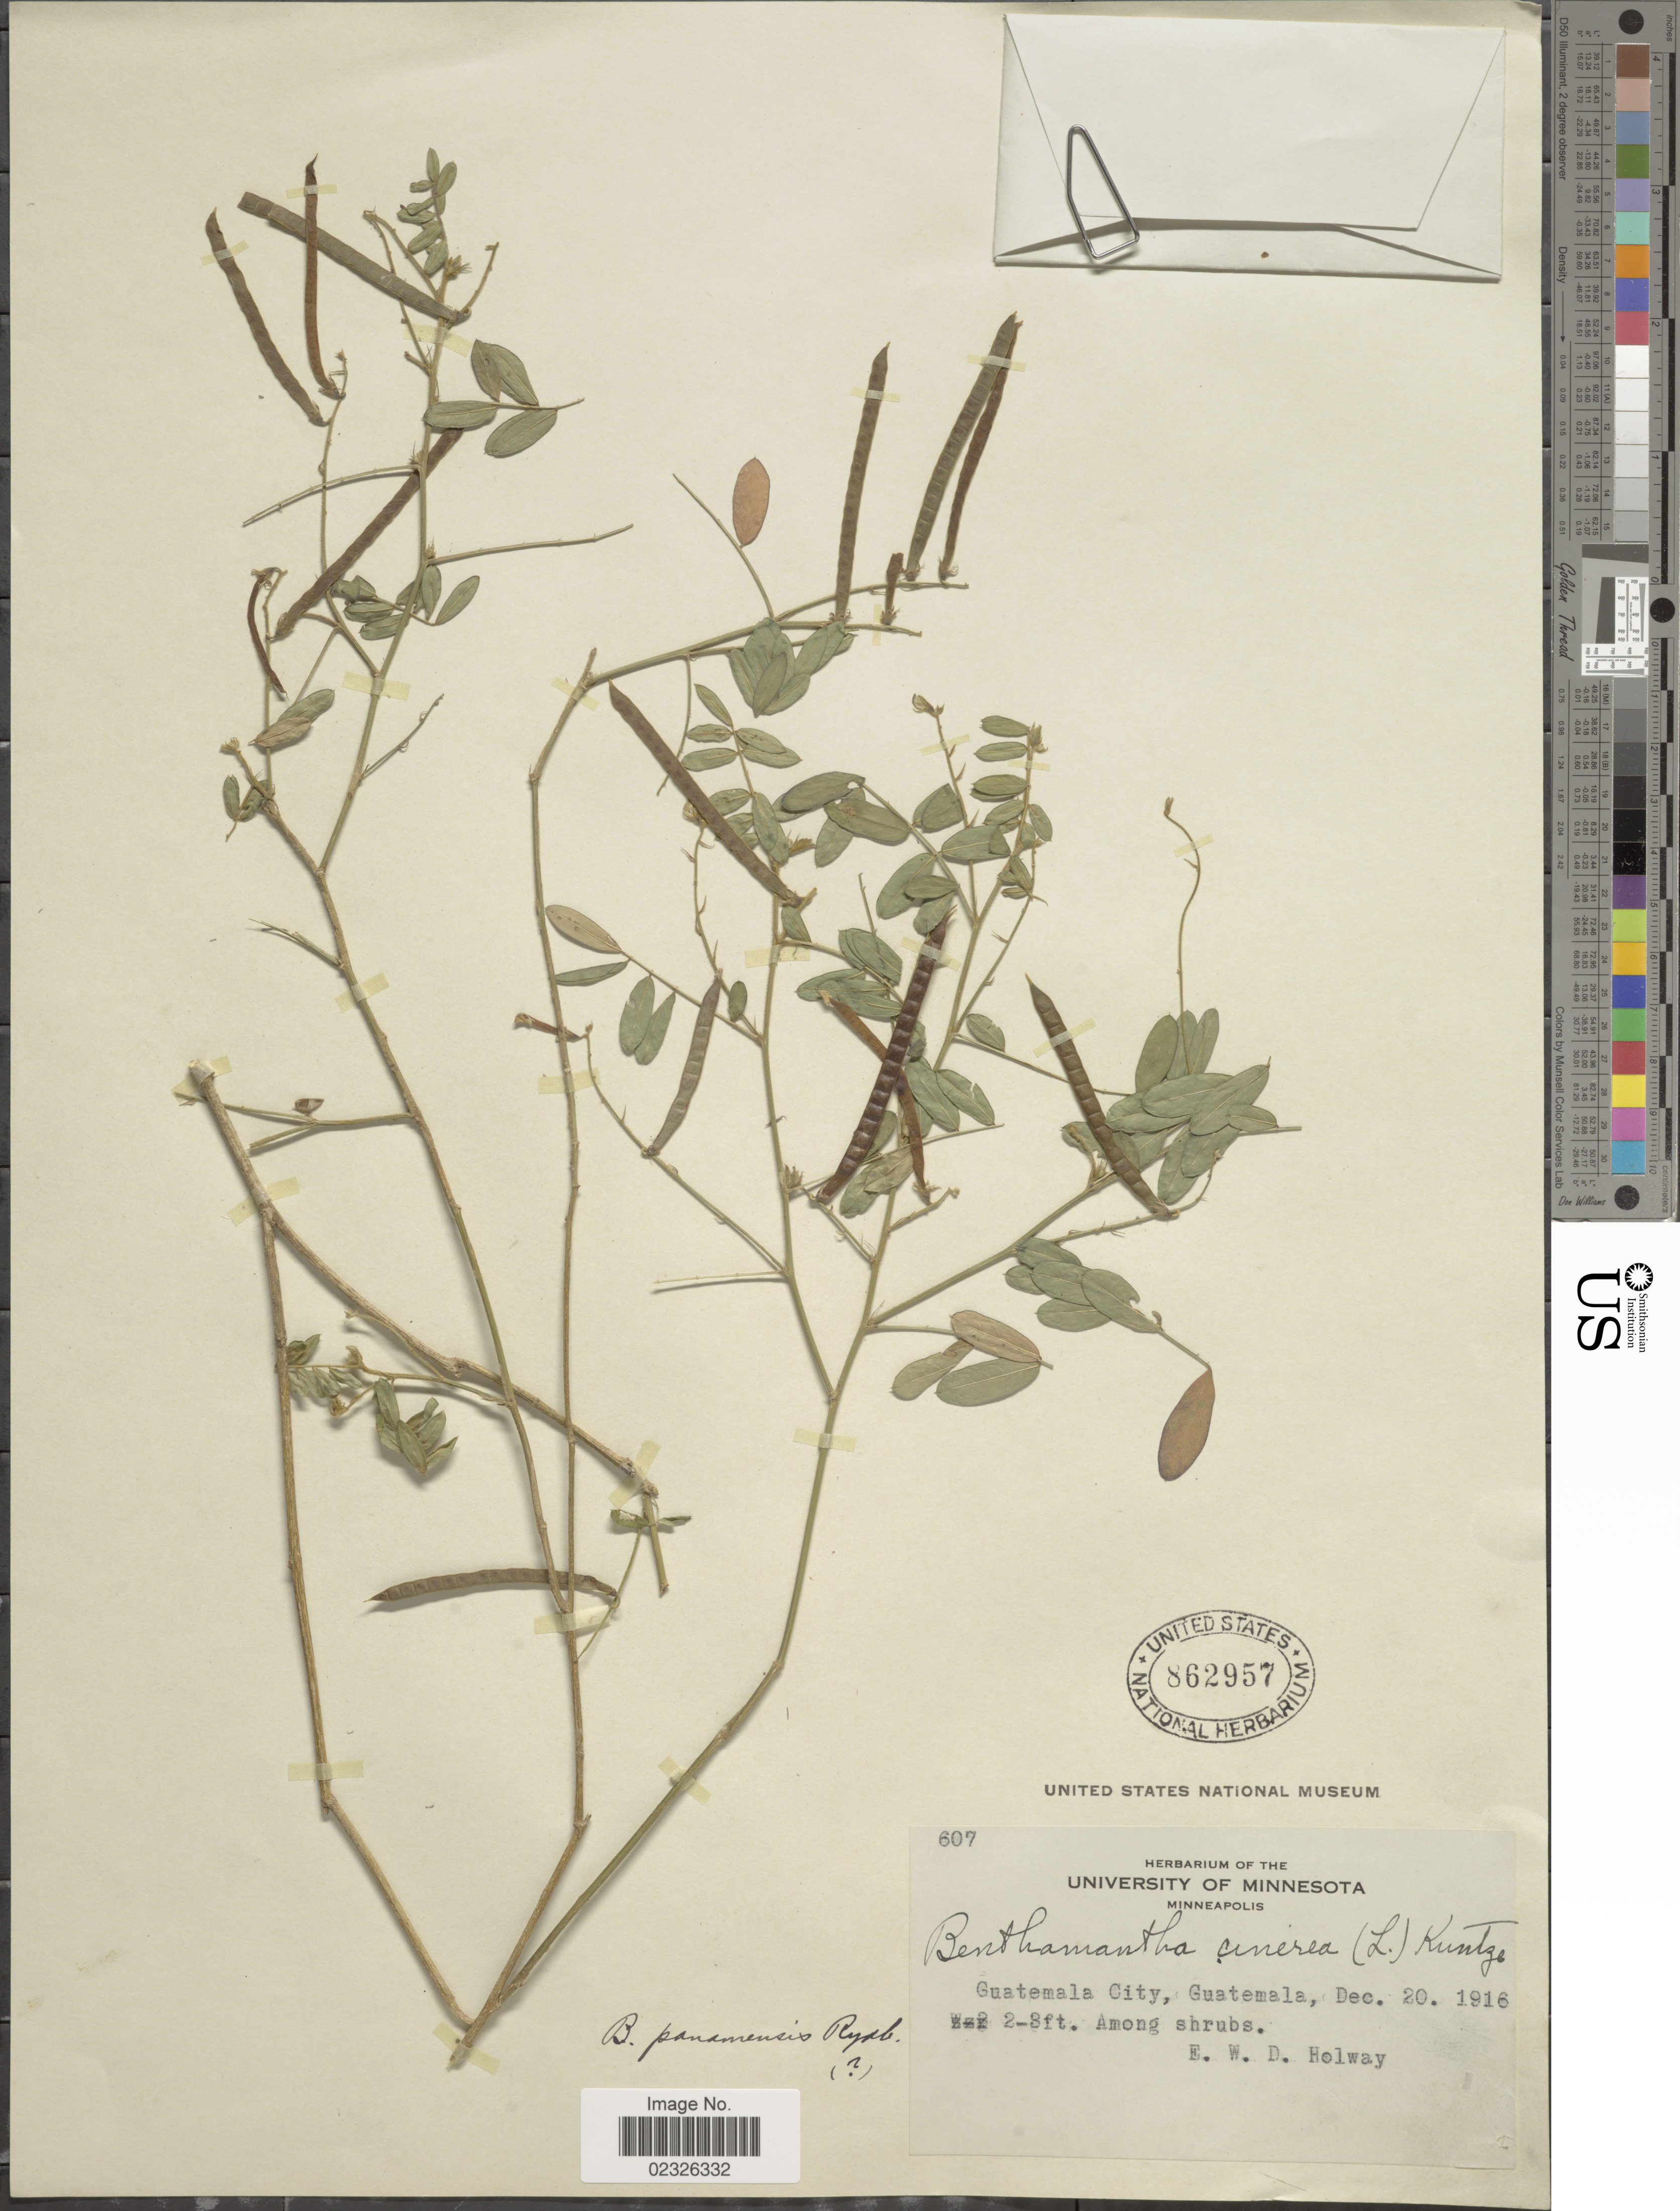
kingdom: Plantae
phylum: Tracheophyta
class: Magnoliopsida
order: Fabales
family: Fabaceae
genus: Coursetia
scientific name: Coursetia caribaea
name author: (Jacq.) Lavin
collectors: E. W. D. Holway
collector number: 607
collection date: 1916-12-20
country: Guatemala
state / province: Guatemala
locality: Guatemala City, Guatemala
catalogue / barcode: US 862957